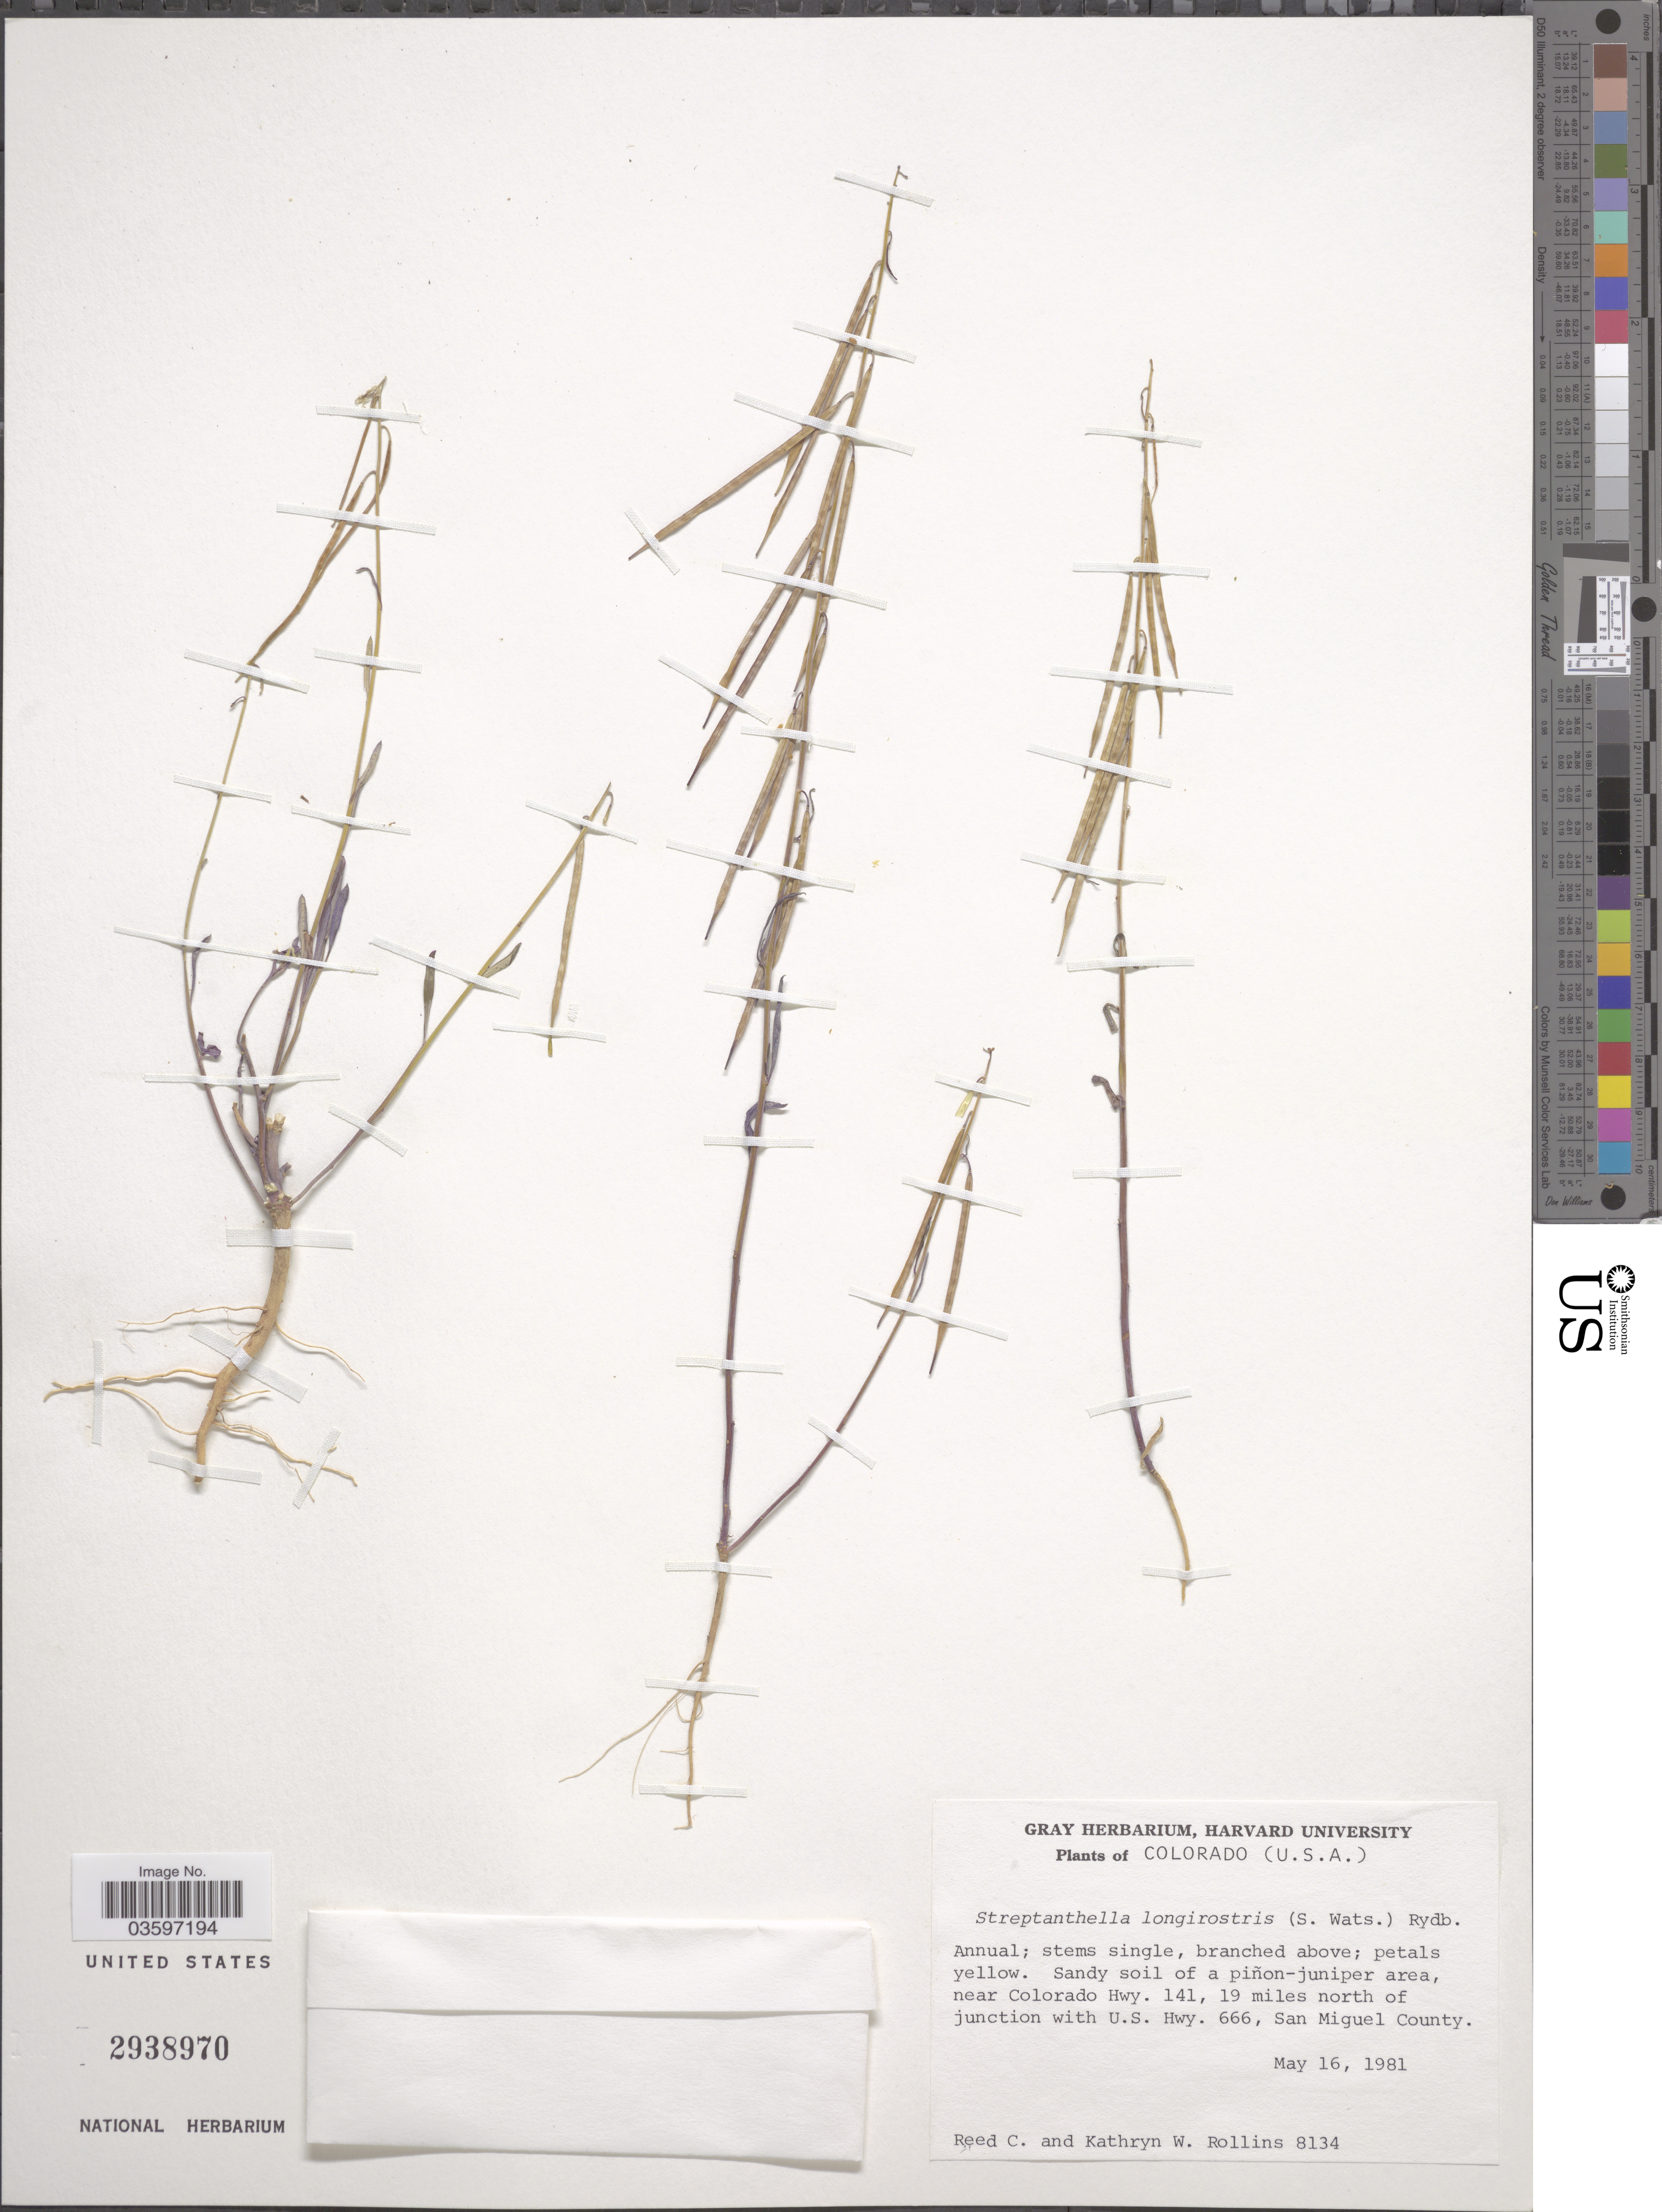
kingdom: Plantae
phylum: Tracheophyta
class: Magnoliopsida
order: Brassicales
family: Brassicaceae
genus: Streptanthella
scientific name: Streptanthella longirostris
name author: (S. Watson) Rydb.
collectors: R. C. Rollins & K. W. Rollins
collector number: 8134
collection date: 1981-05-16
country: United States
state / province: Colorado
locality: Near Colorado Hwy. 141, 19 miles north of junction with U.S. Hwy. 666, San Miguel County.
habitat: sandy soil of a pinon-juniper area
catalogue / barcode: US 2938970